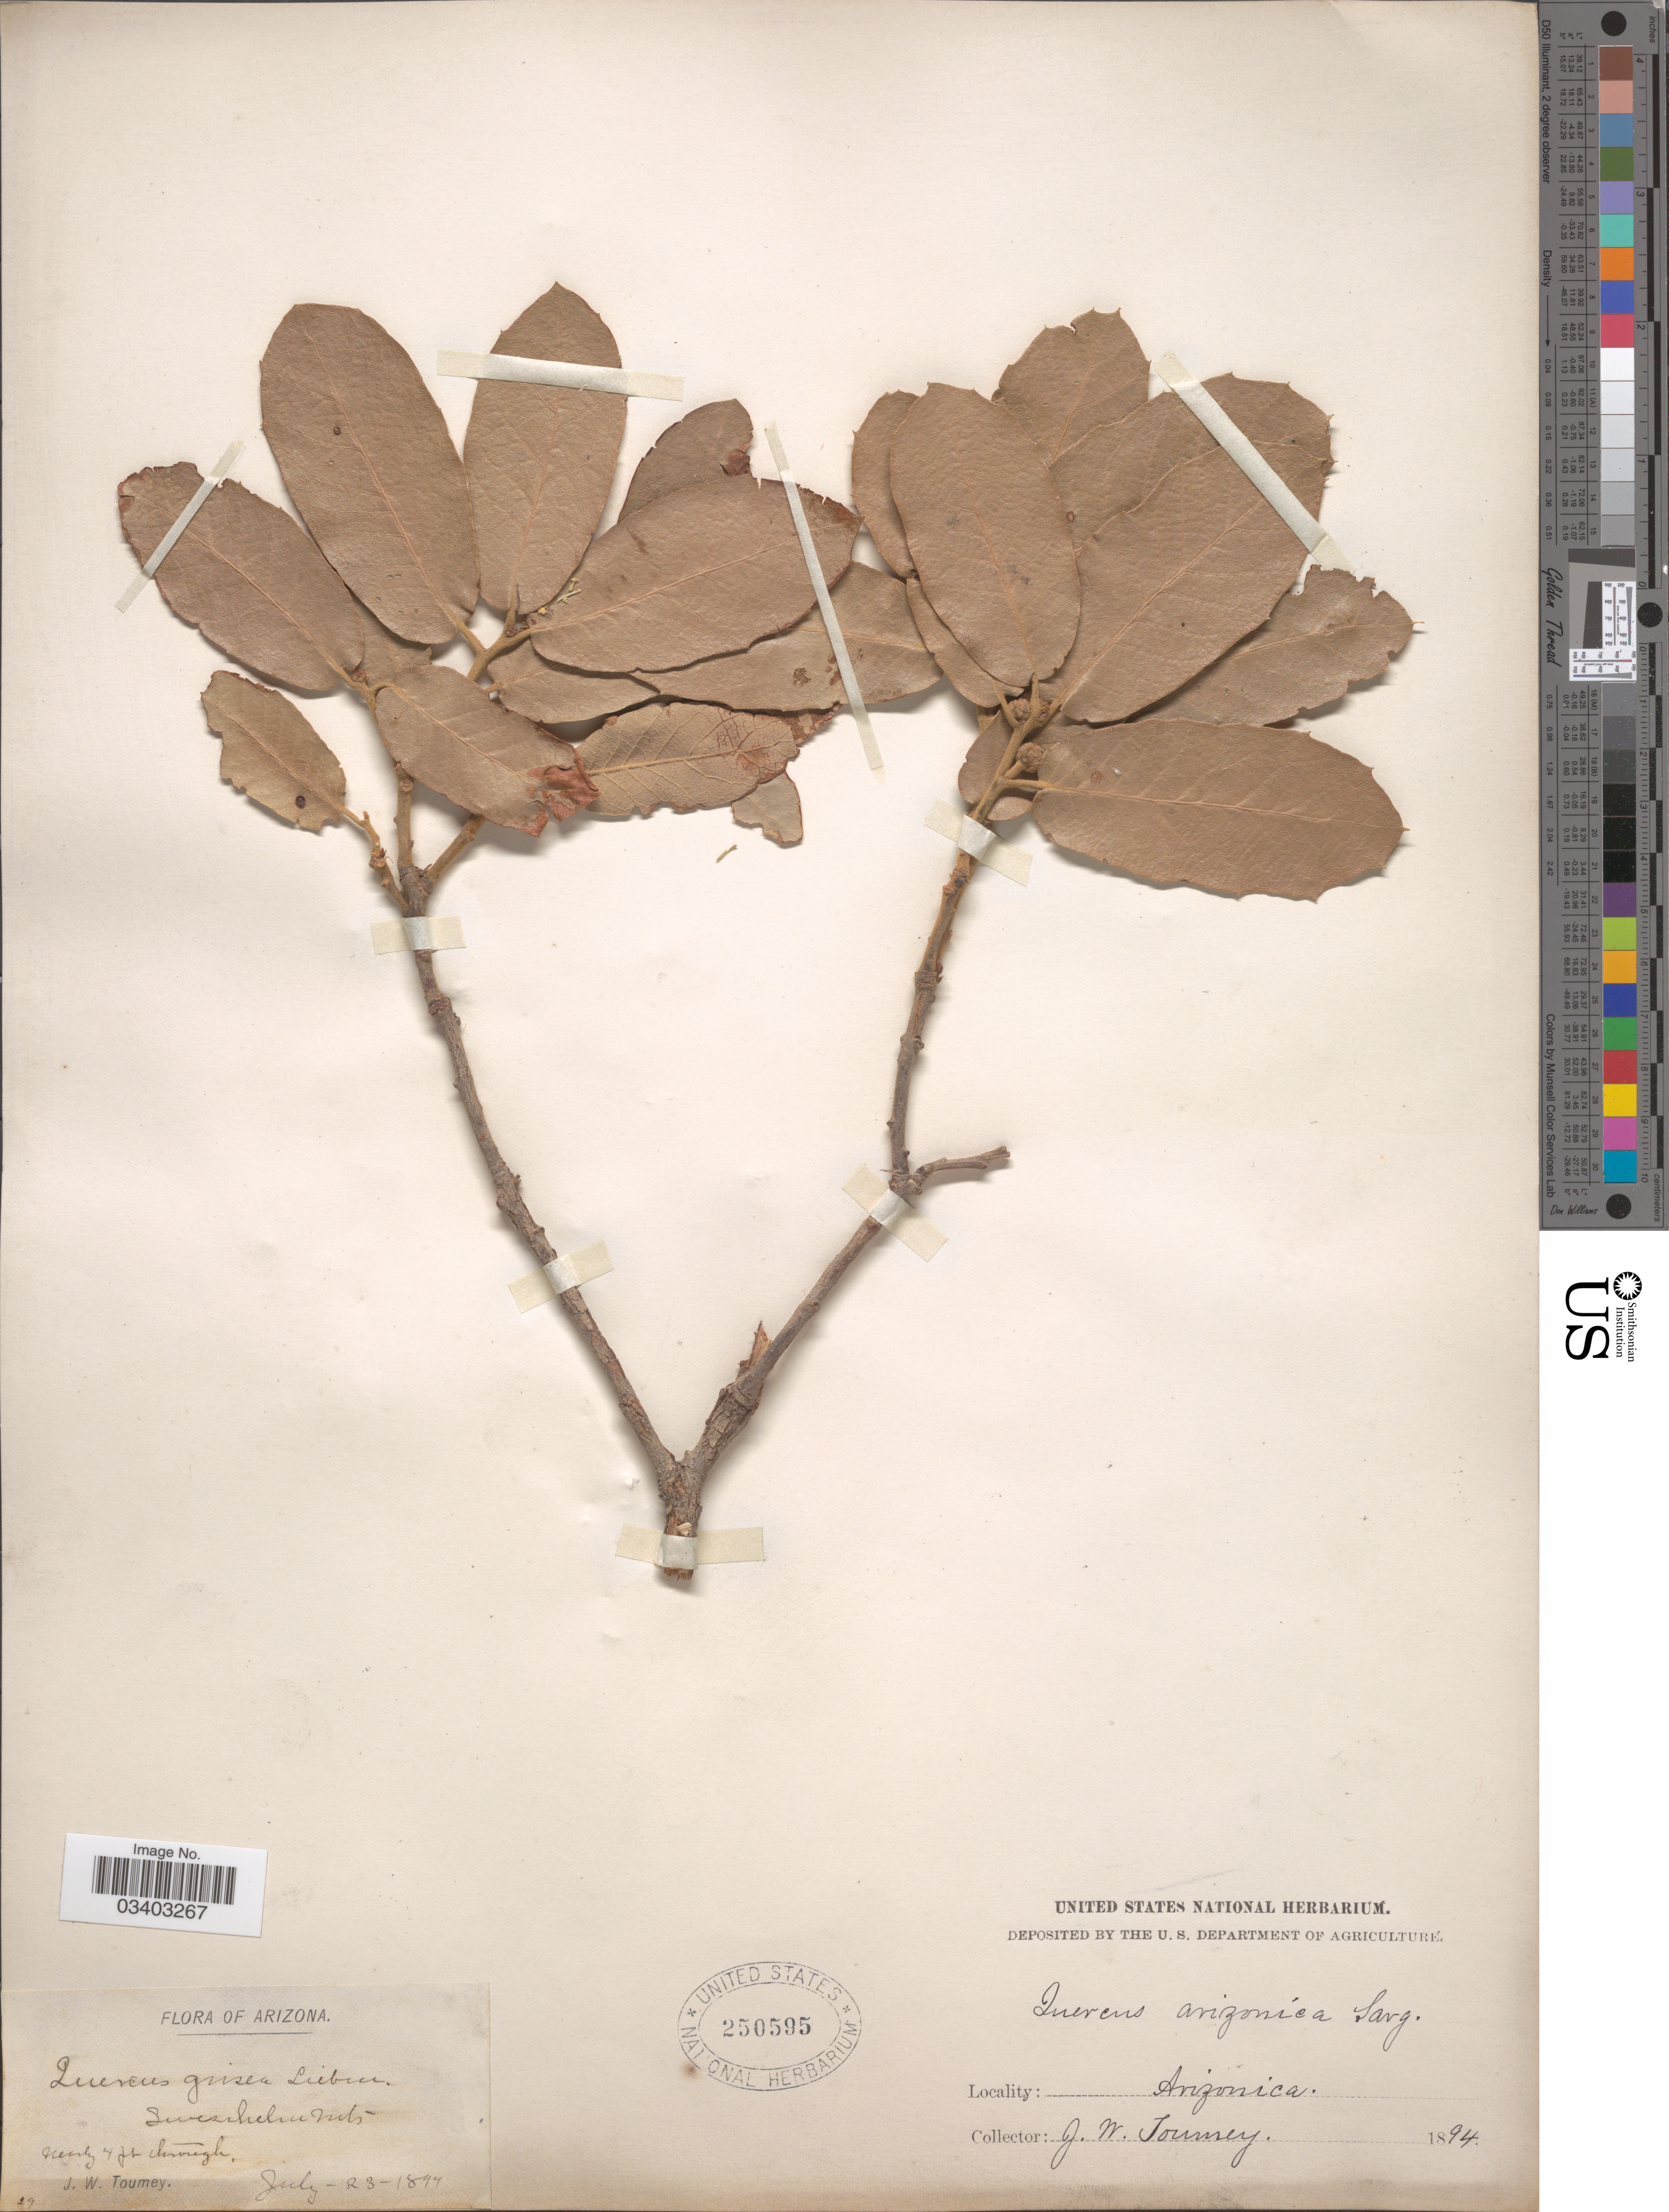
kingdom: Plantae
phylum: Tracheophyta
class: Magnoliopsida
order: Fagales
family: Fagaceae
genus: Quercus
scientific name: Quercus arizonica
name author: Sarg.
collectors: J. W. Toumey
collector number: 29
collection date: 1894-07-23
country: United States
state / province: Arizona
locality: Swisshelm Mts.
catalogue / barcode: US 250595